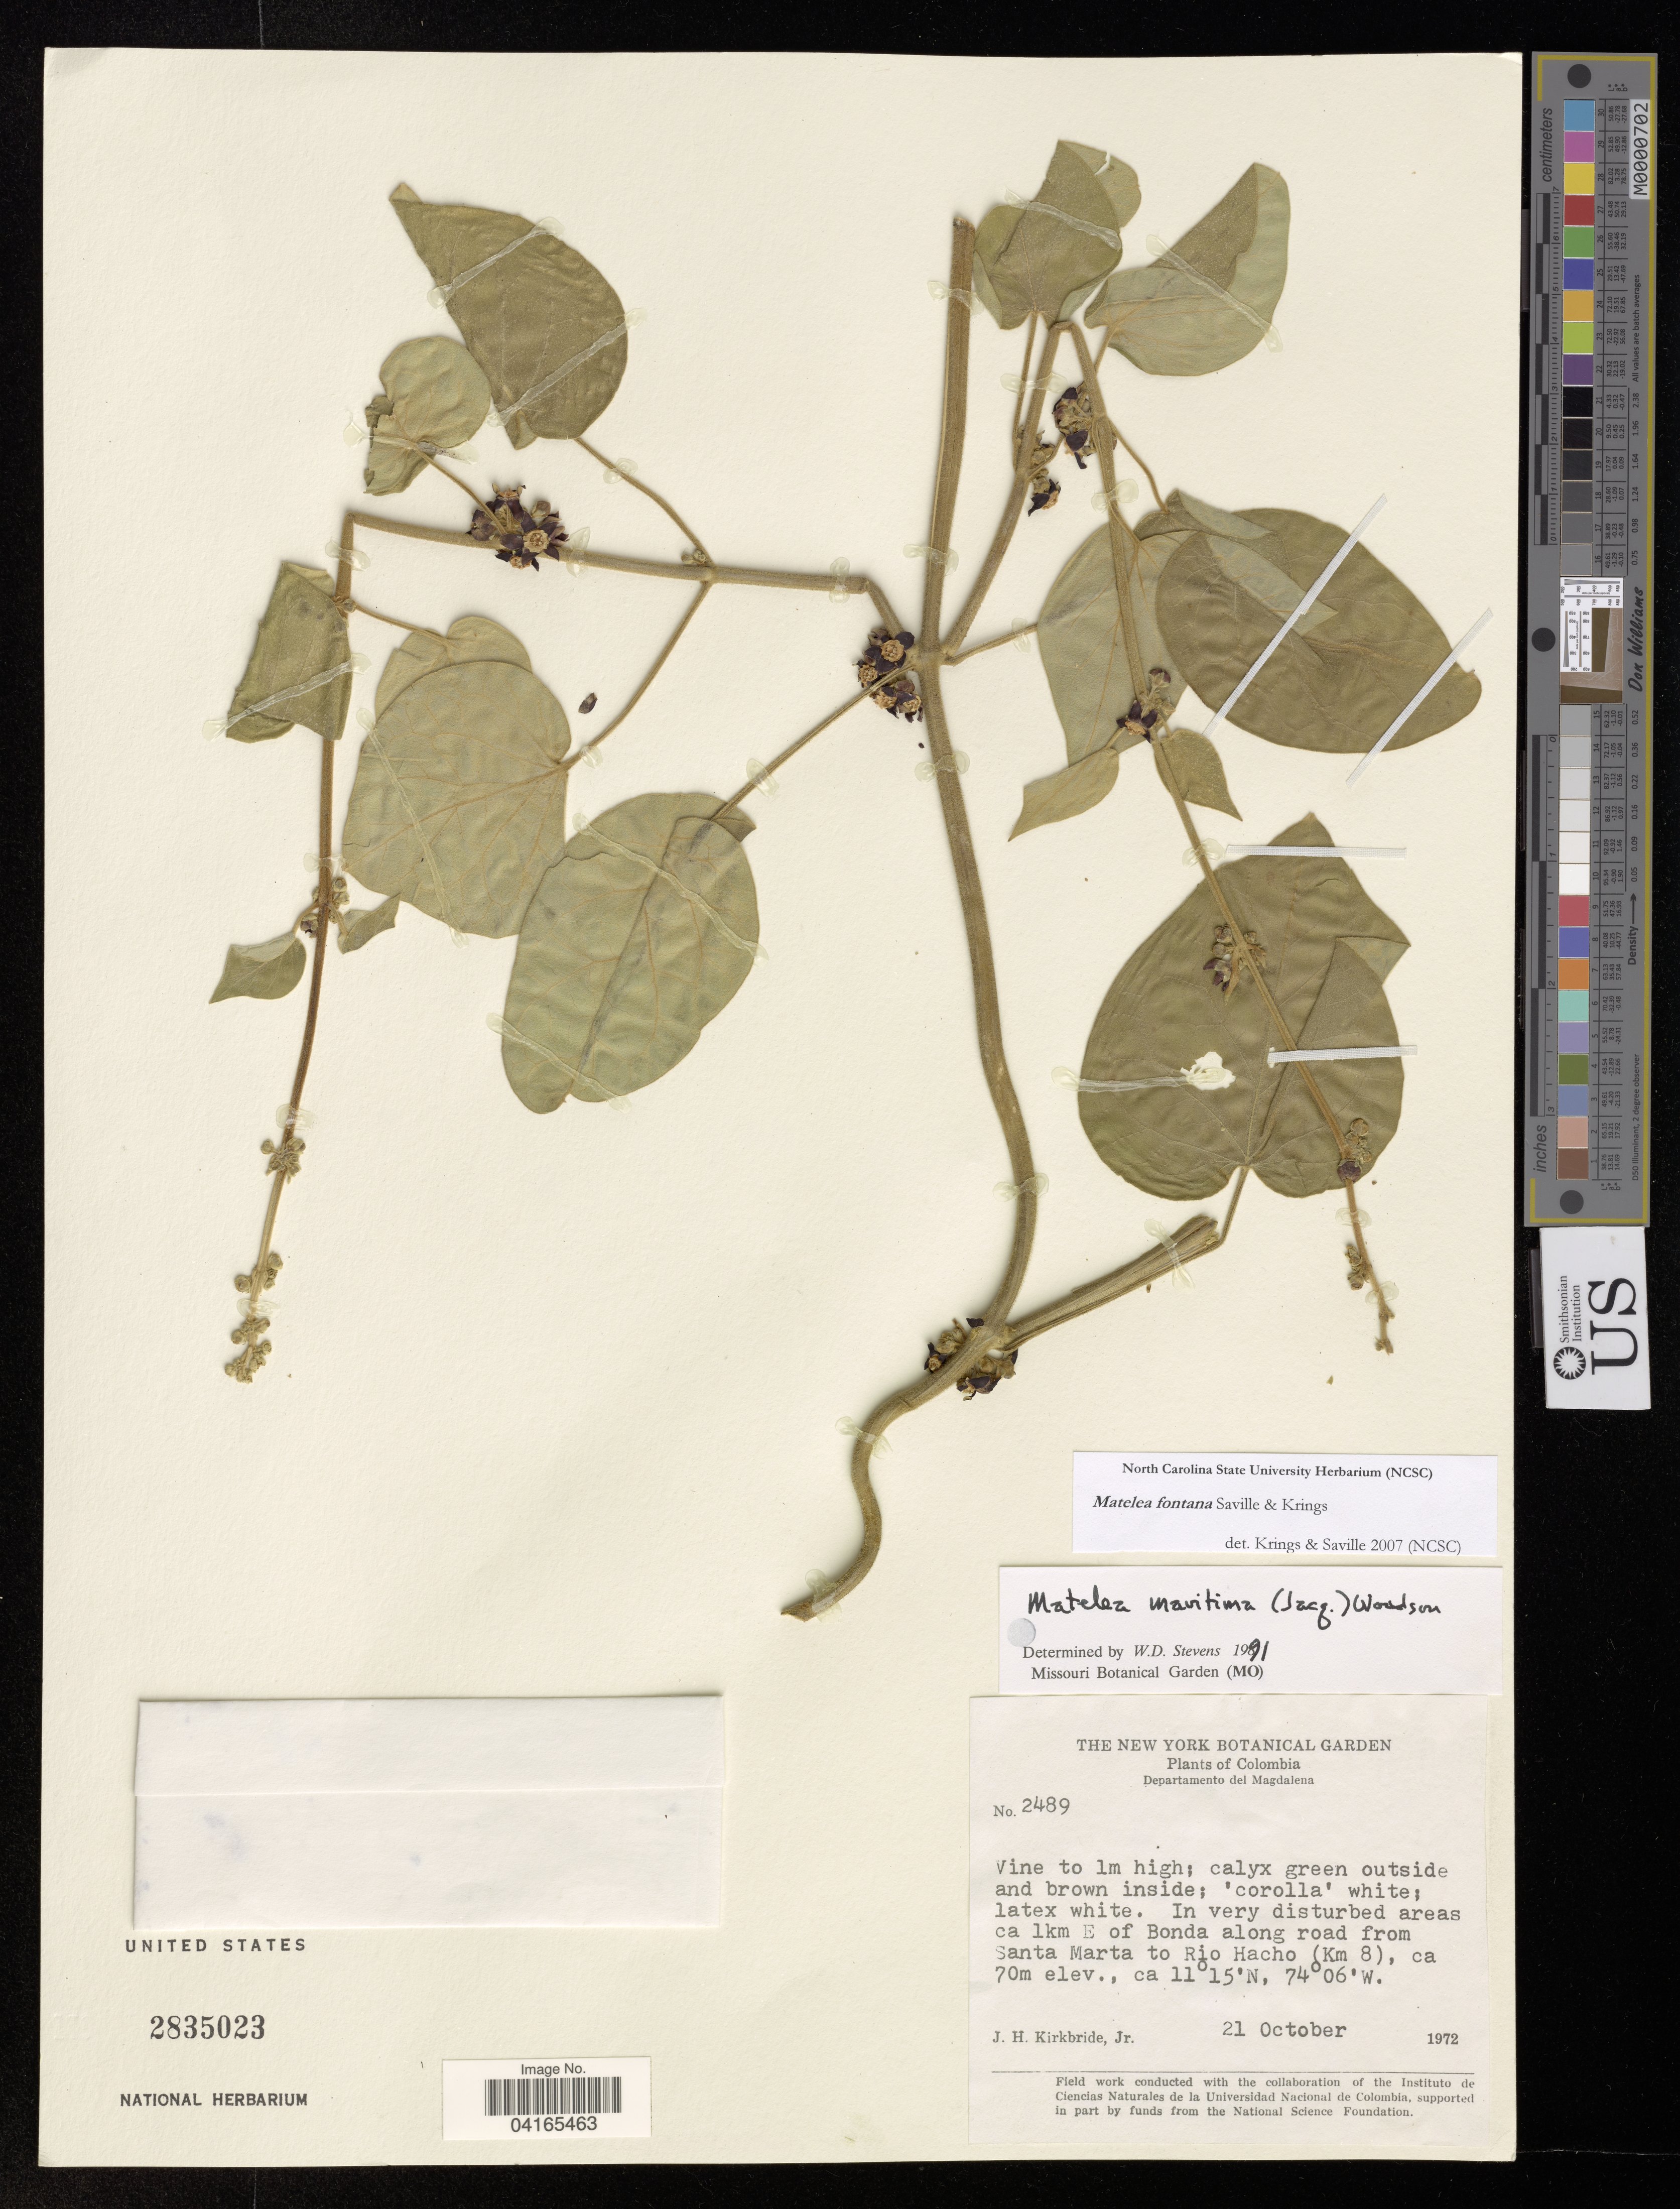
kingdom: Plantae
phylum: Tracheophyta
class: Magnoliopsida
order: Gentianales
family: Apocynaceae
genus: Matelea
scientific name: Matelea fontana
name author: Saville & Krings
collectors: J. H. Kirkbride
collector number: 2489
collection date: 1972-10-21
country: Colombia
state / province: Magdalena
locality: Departamento del Magdalena. In very disturbed areas ca 1km E of Bonda along road from Santa Marta to Rio Hacho (Km 8).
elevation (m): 70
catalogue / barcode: US 2835023